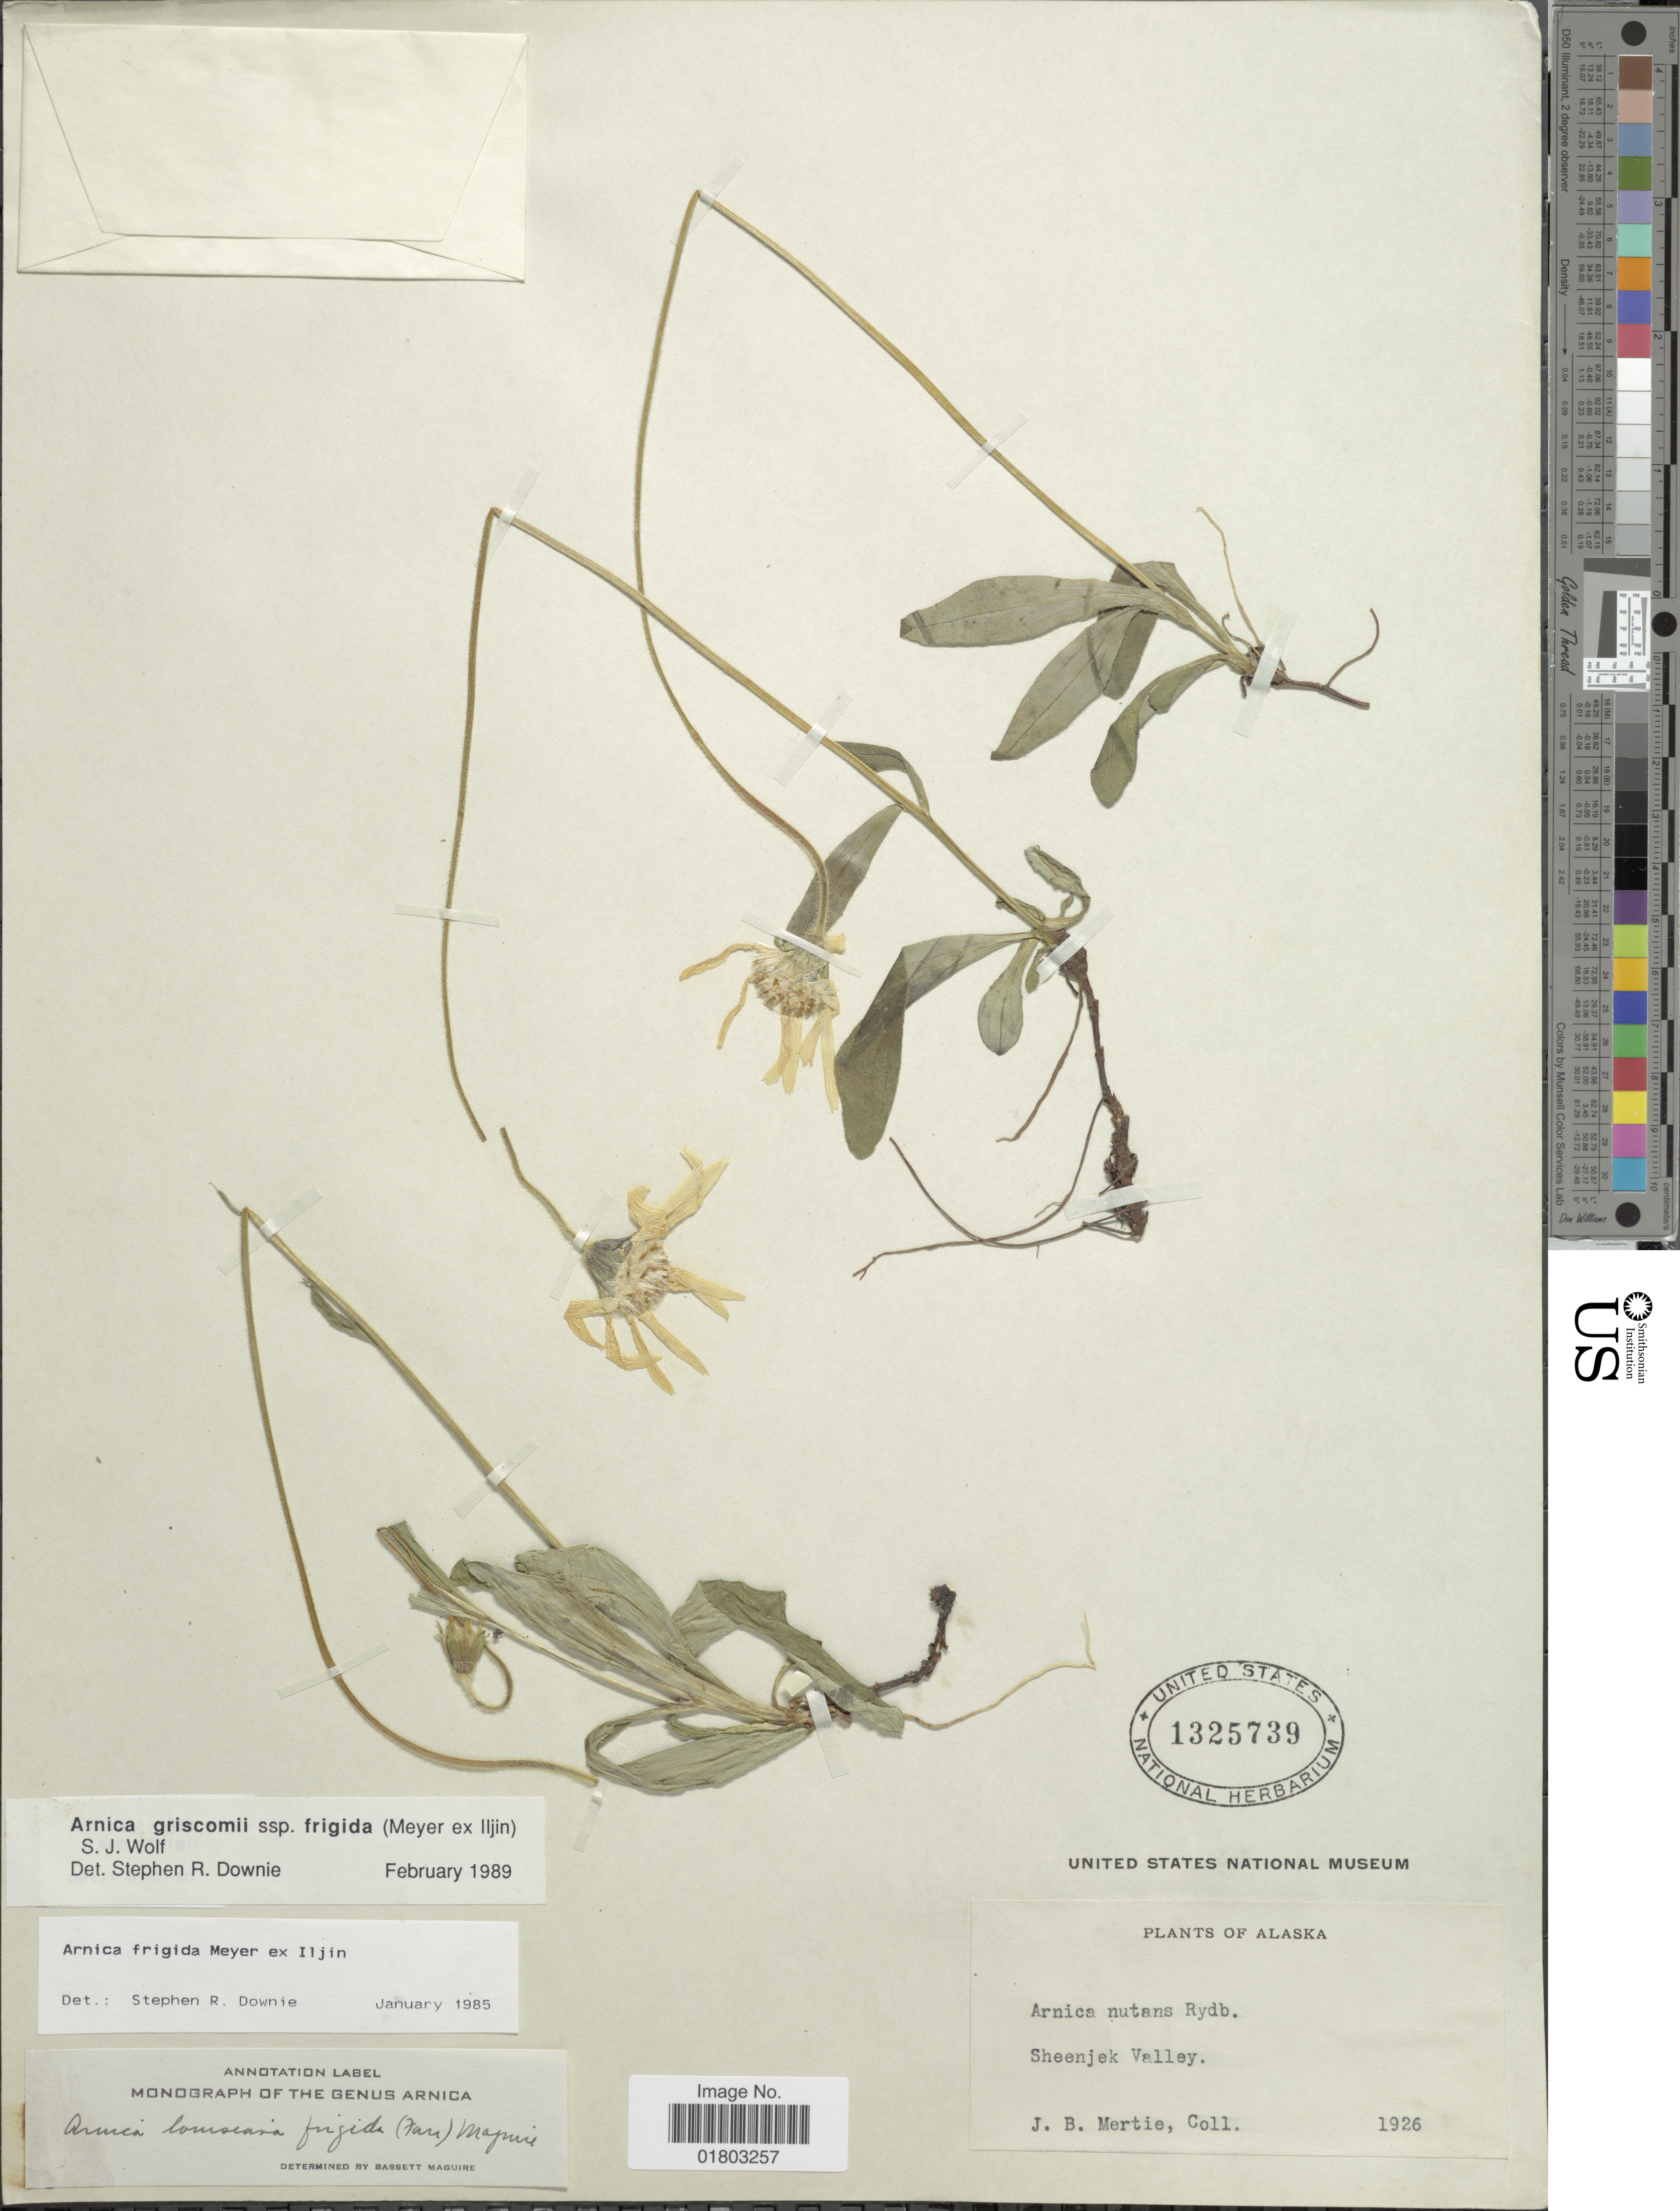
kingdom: Plantae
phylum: Tracheophyta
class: Magnoliopsida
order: Asterales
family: Asteraceae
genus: Arnica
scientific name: Arnica griscomii subsp. frigida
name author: (C.A. Mey. ex Iljin) S.J. Wolf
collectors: J. Mertie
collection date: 1926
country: United States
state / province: Alaska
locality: Sheenjek Valley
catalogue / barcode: US 1325739